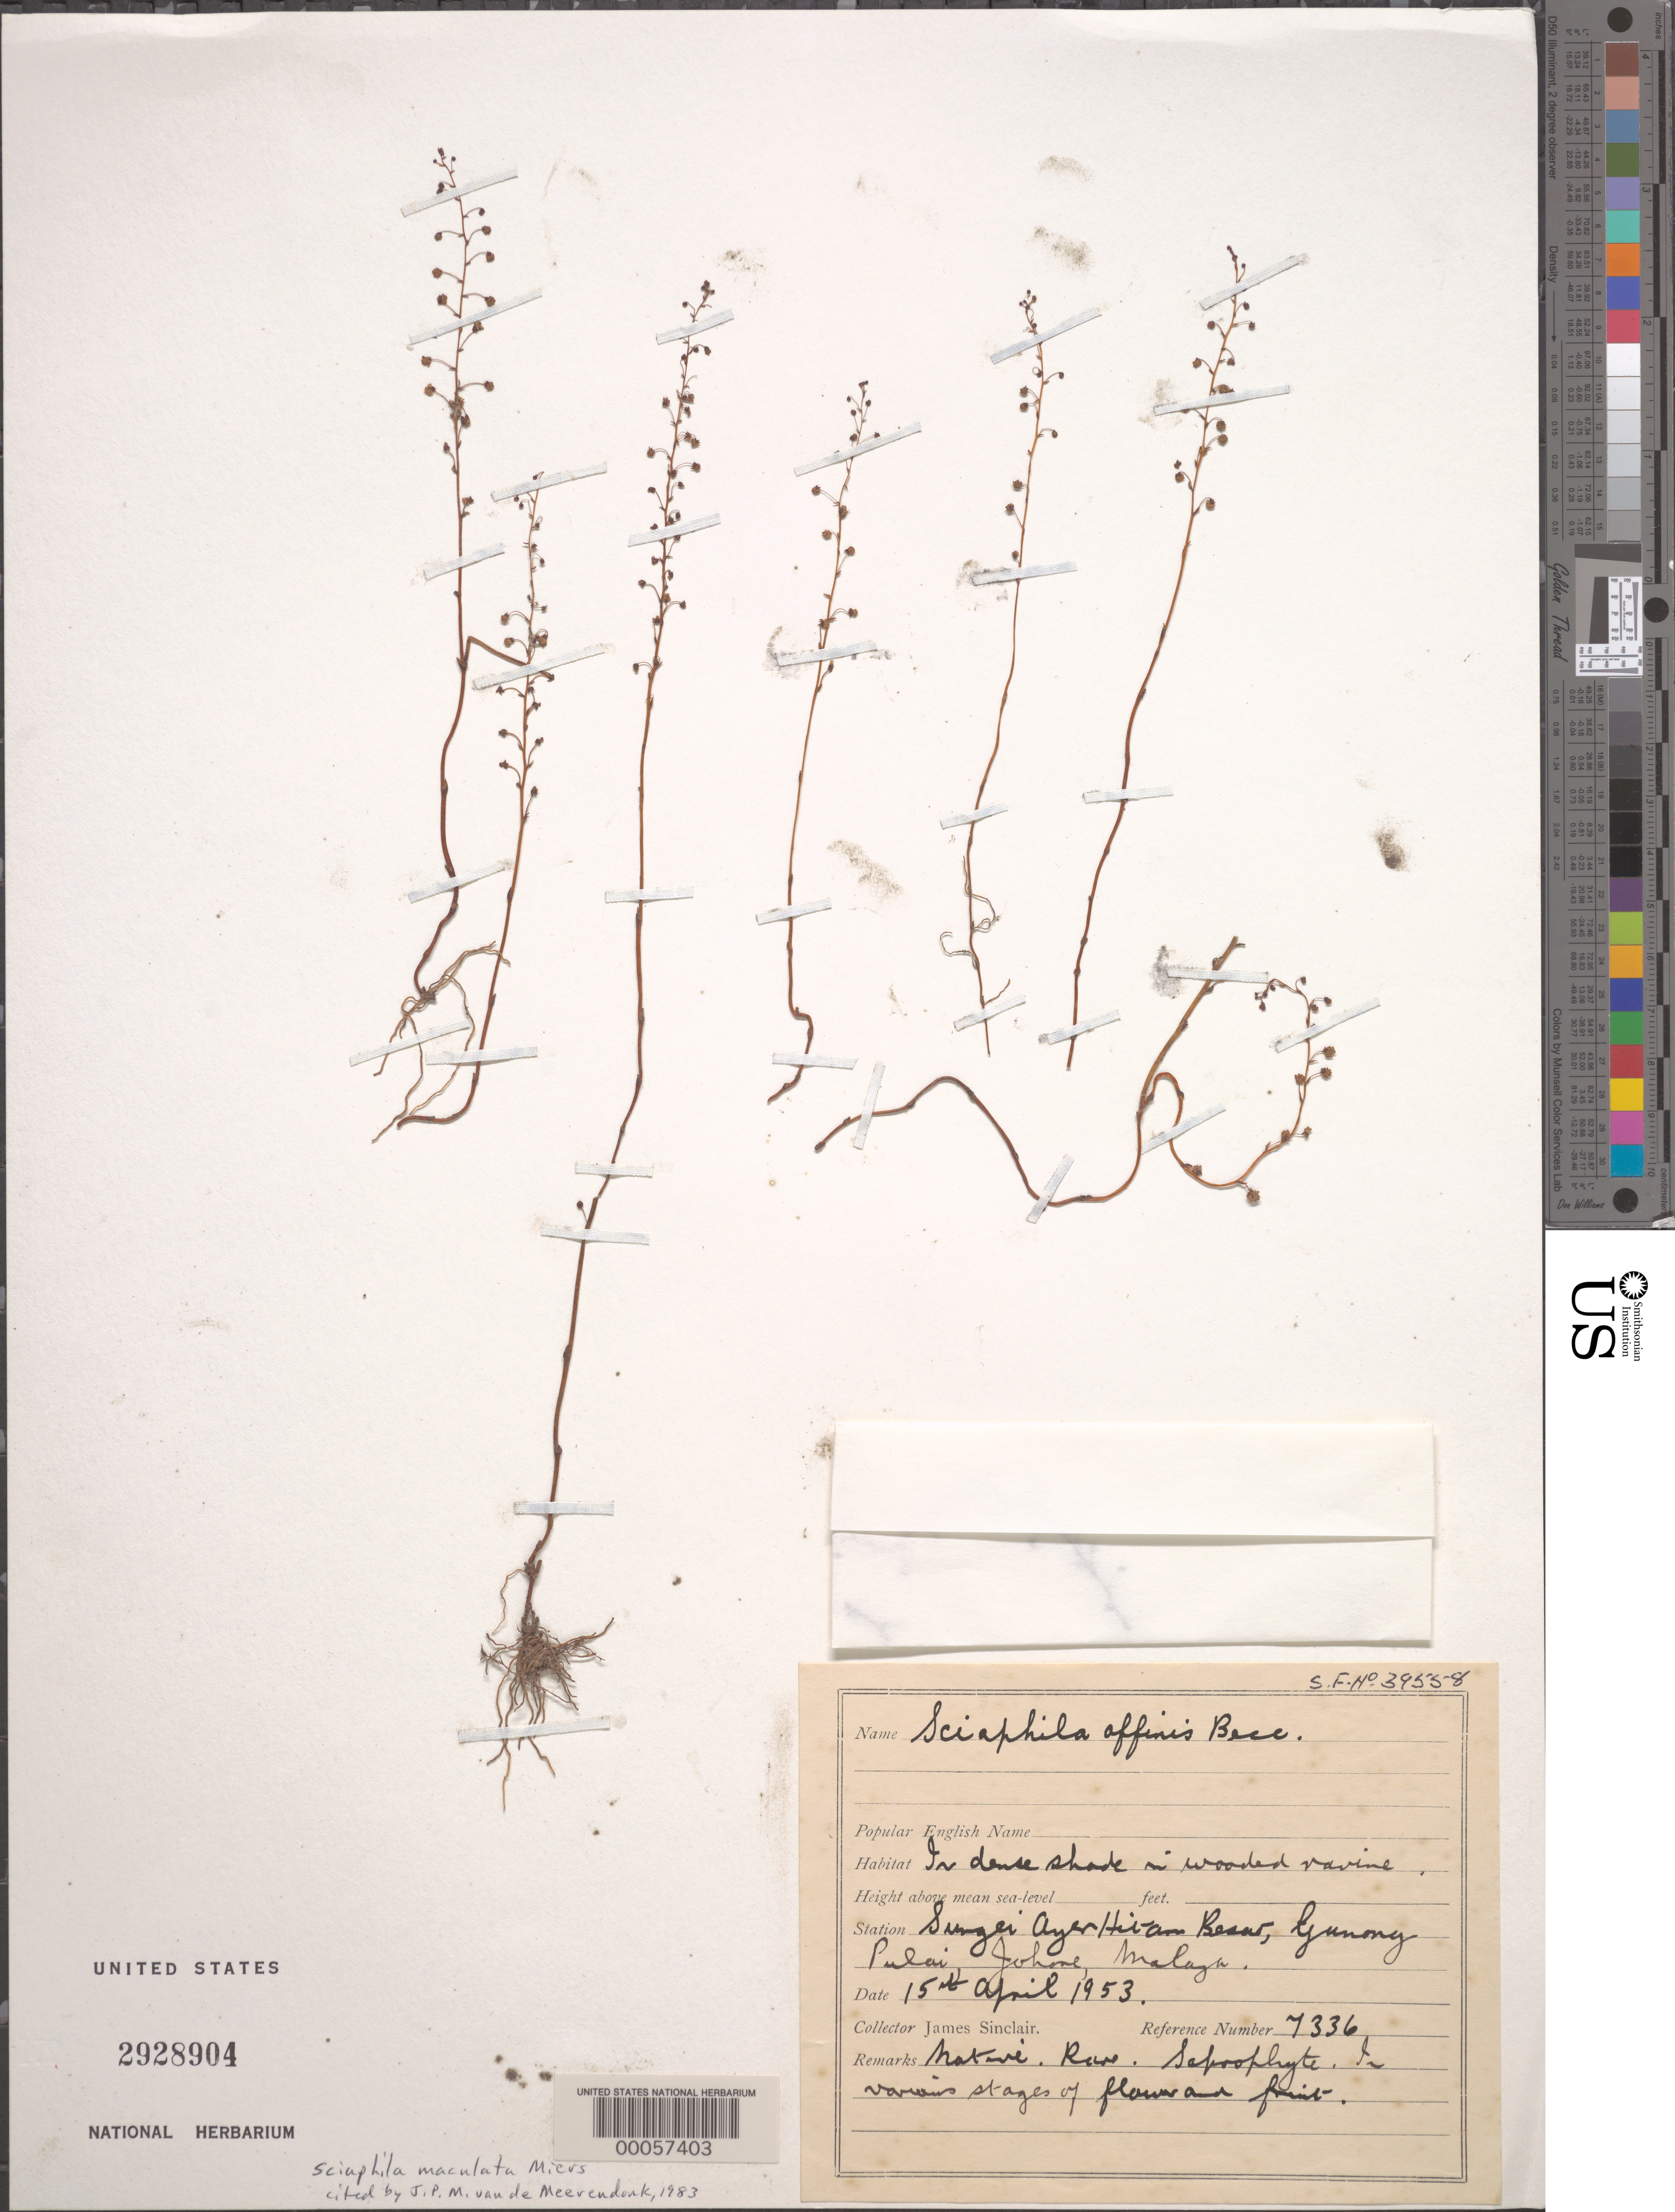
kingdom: Plantae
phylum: Tracheophyta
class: Liliopsida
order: Pandanales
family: Triuridaceae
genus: Sciaphila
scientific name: Sciaphila maculata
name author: Miers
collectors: J. Sinclair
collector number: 39558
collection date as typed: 15 Apr 1953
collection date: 1953-04-15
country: Malaysia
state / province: Johor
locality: Pulai [Malay Peninsula]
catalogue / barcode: US 2928904